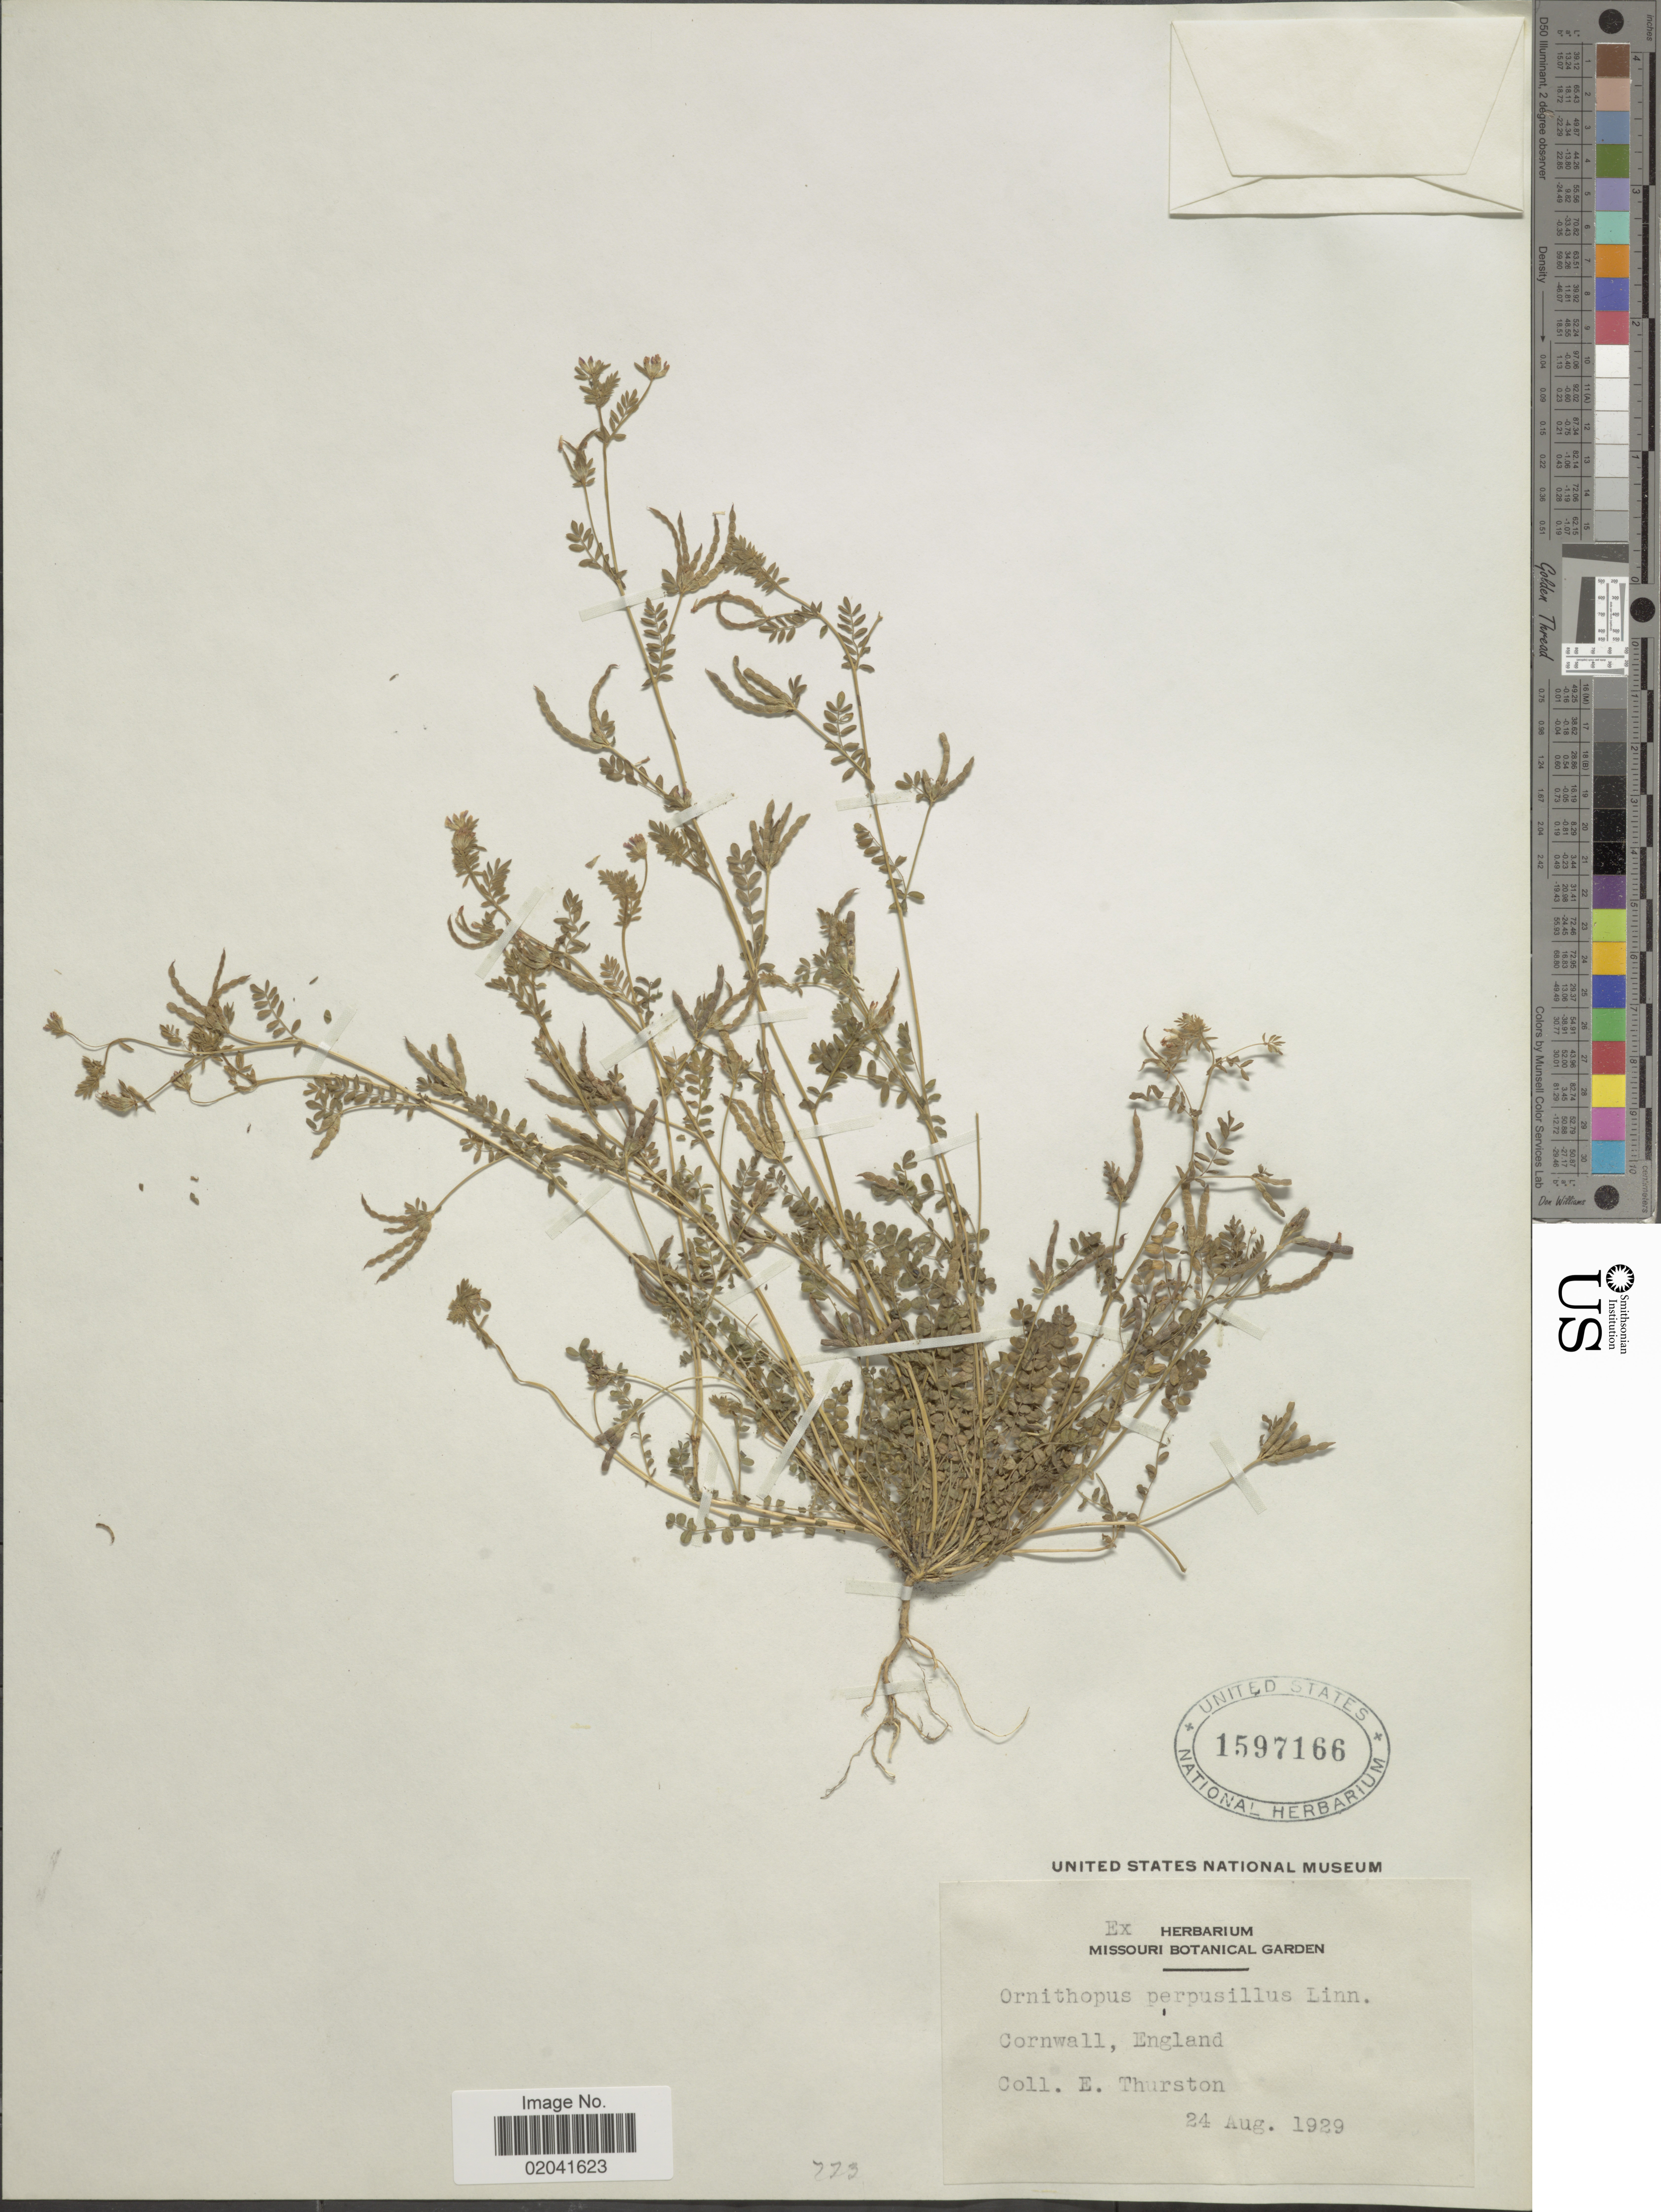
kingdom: Plantae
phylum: Tracheophyta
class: Magnoliopsida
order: Fabales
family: Fabaceae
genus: Ornithopus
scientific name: Ornithopus perpusillus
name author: L.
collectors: E. Thurston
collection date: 1929-08-24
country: United Kingdom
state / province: England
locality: Cornwall, England.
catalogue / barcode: US 1597166